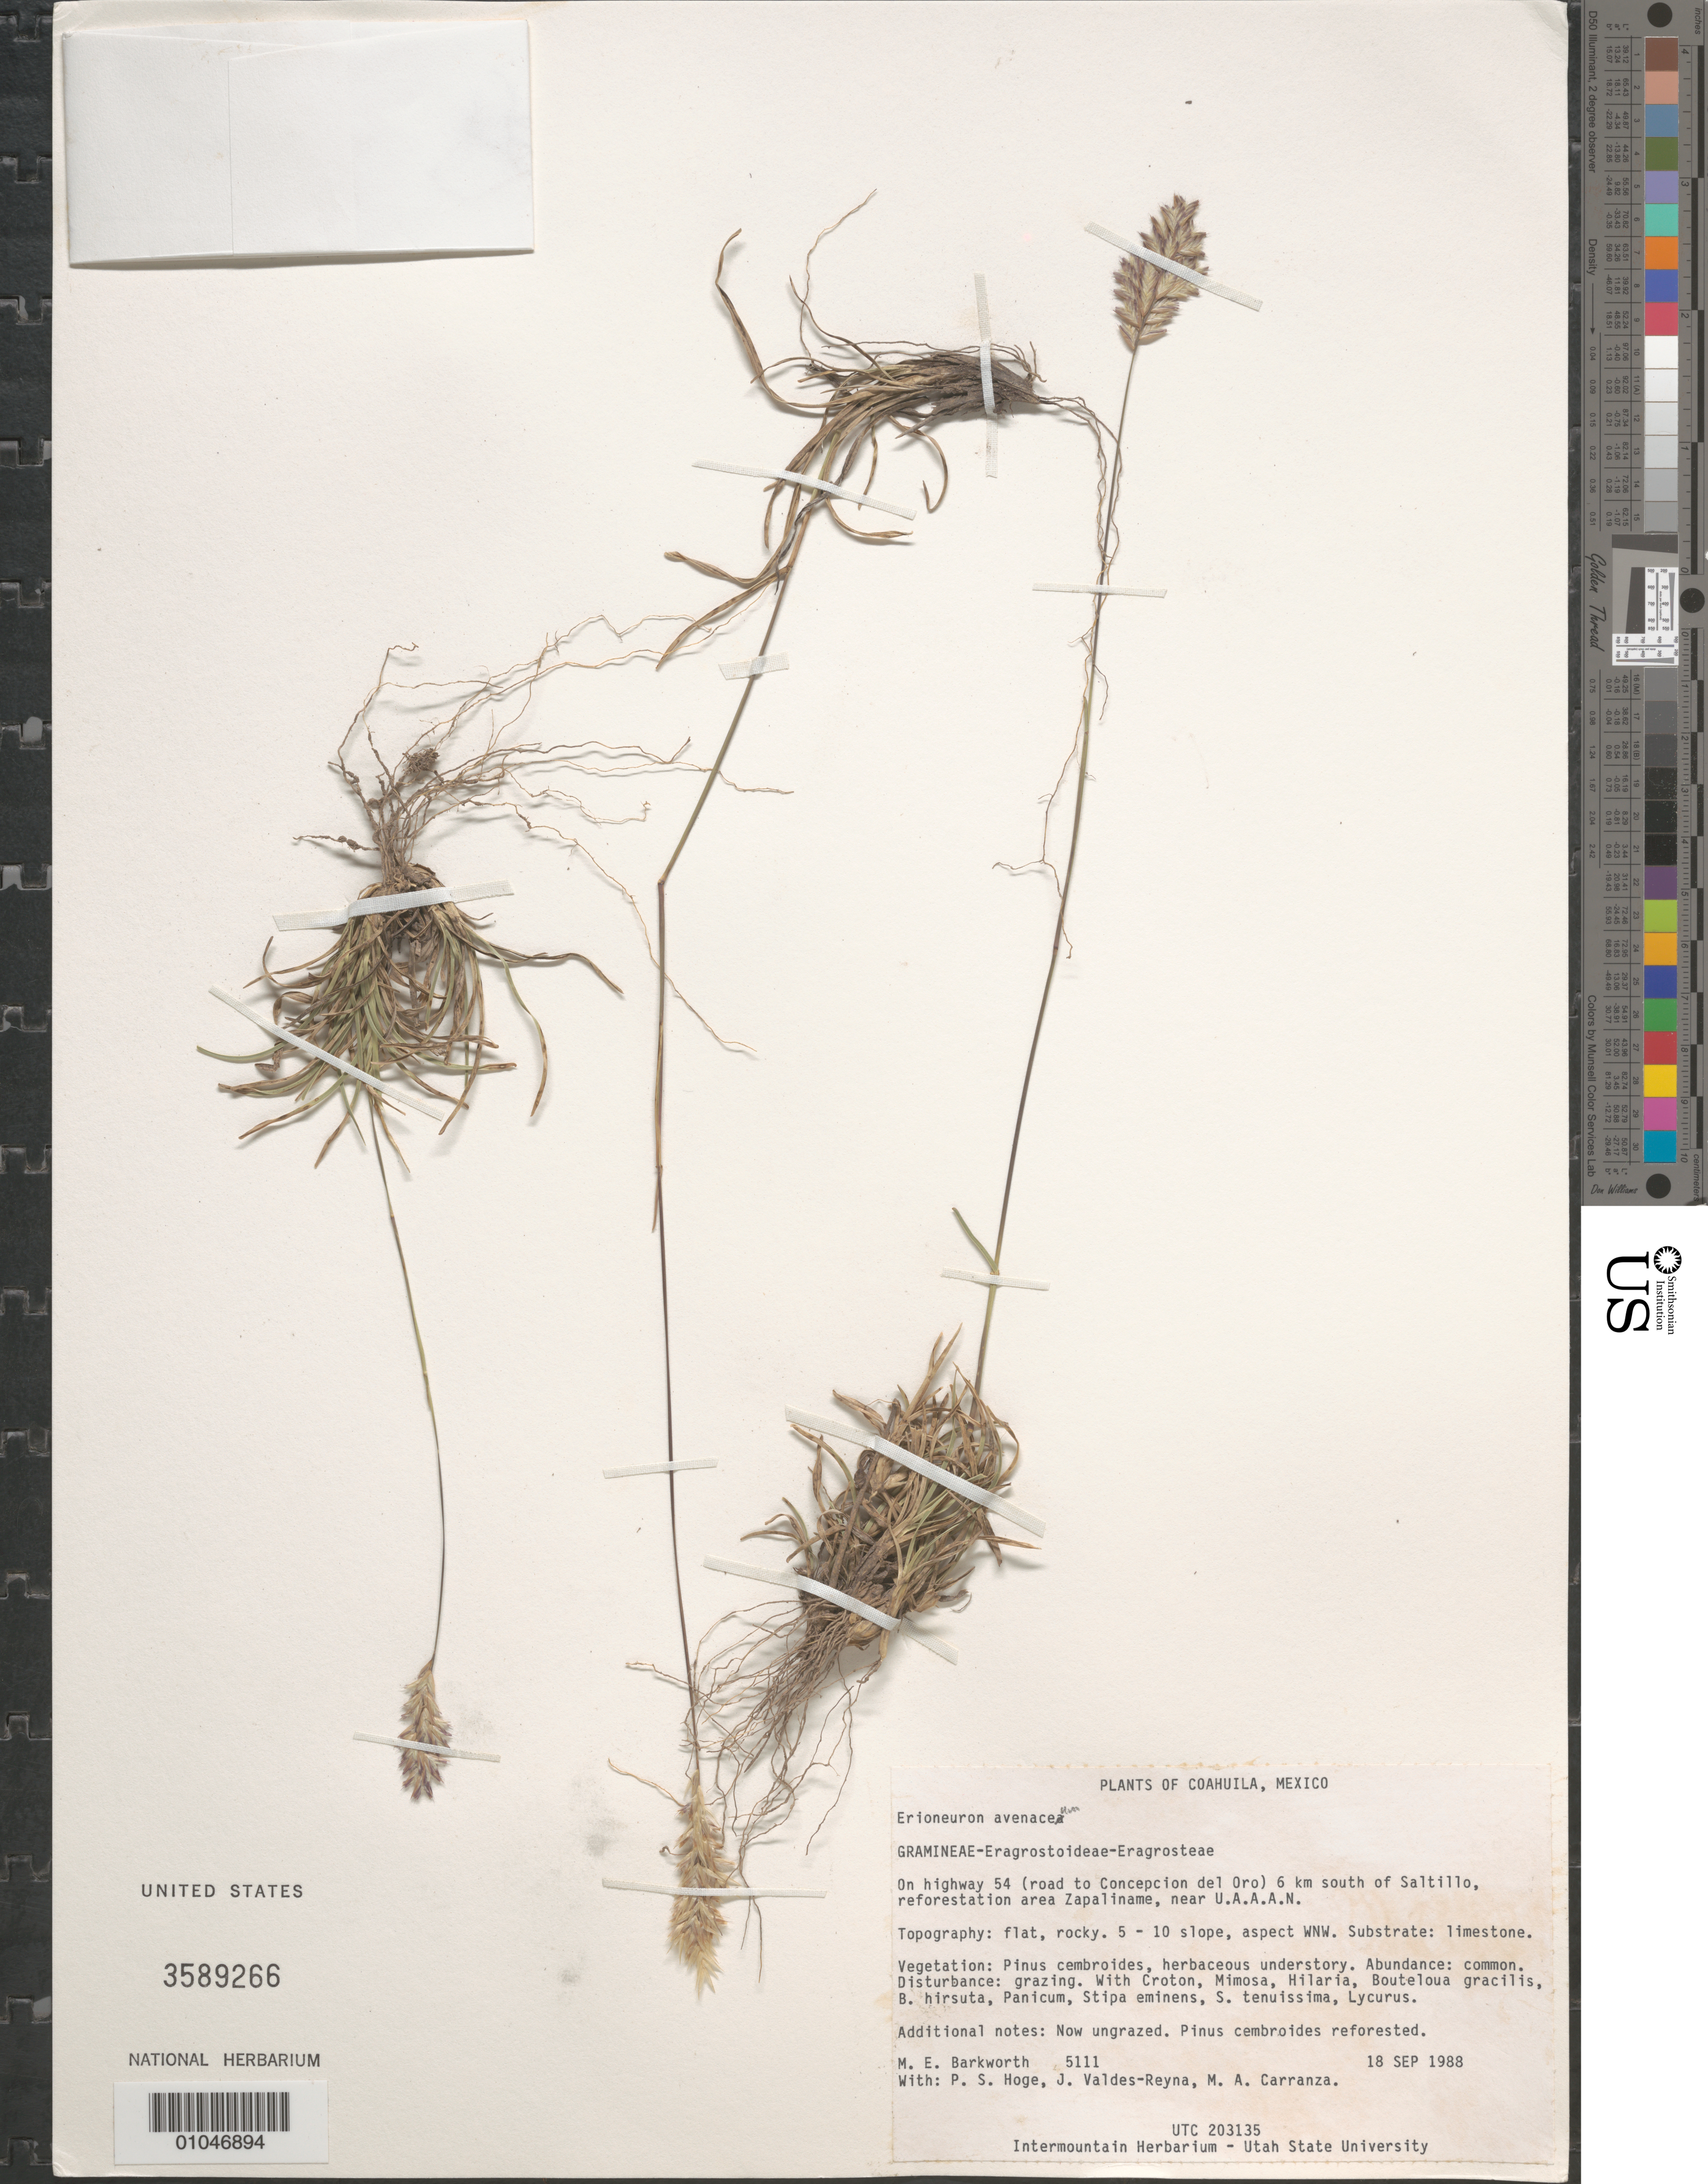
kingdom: Plantae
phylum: Tracheophyta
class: Liliopsida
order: Poales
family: Poaceae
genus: Erioneuron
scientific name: Erioneuron avenaceum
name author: (Kunth) Tateoka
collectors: M. E. Barkworth, J. Valdés-Reyna, P. S. Hoge & M. A. Carranza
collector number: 5111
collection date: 1988-09-18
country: Mexico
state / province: Coahuila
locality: On highway 54 (road to Concepcion del Oro) 6 km S of Saltillo, reforestation area Zapaliname, near U.A.A.A.N.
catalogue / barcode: US 3589266